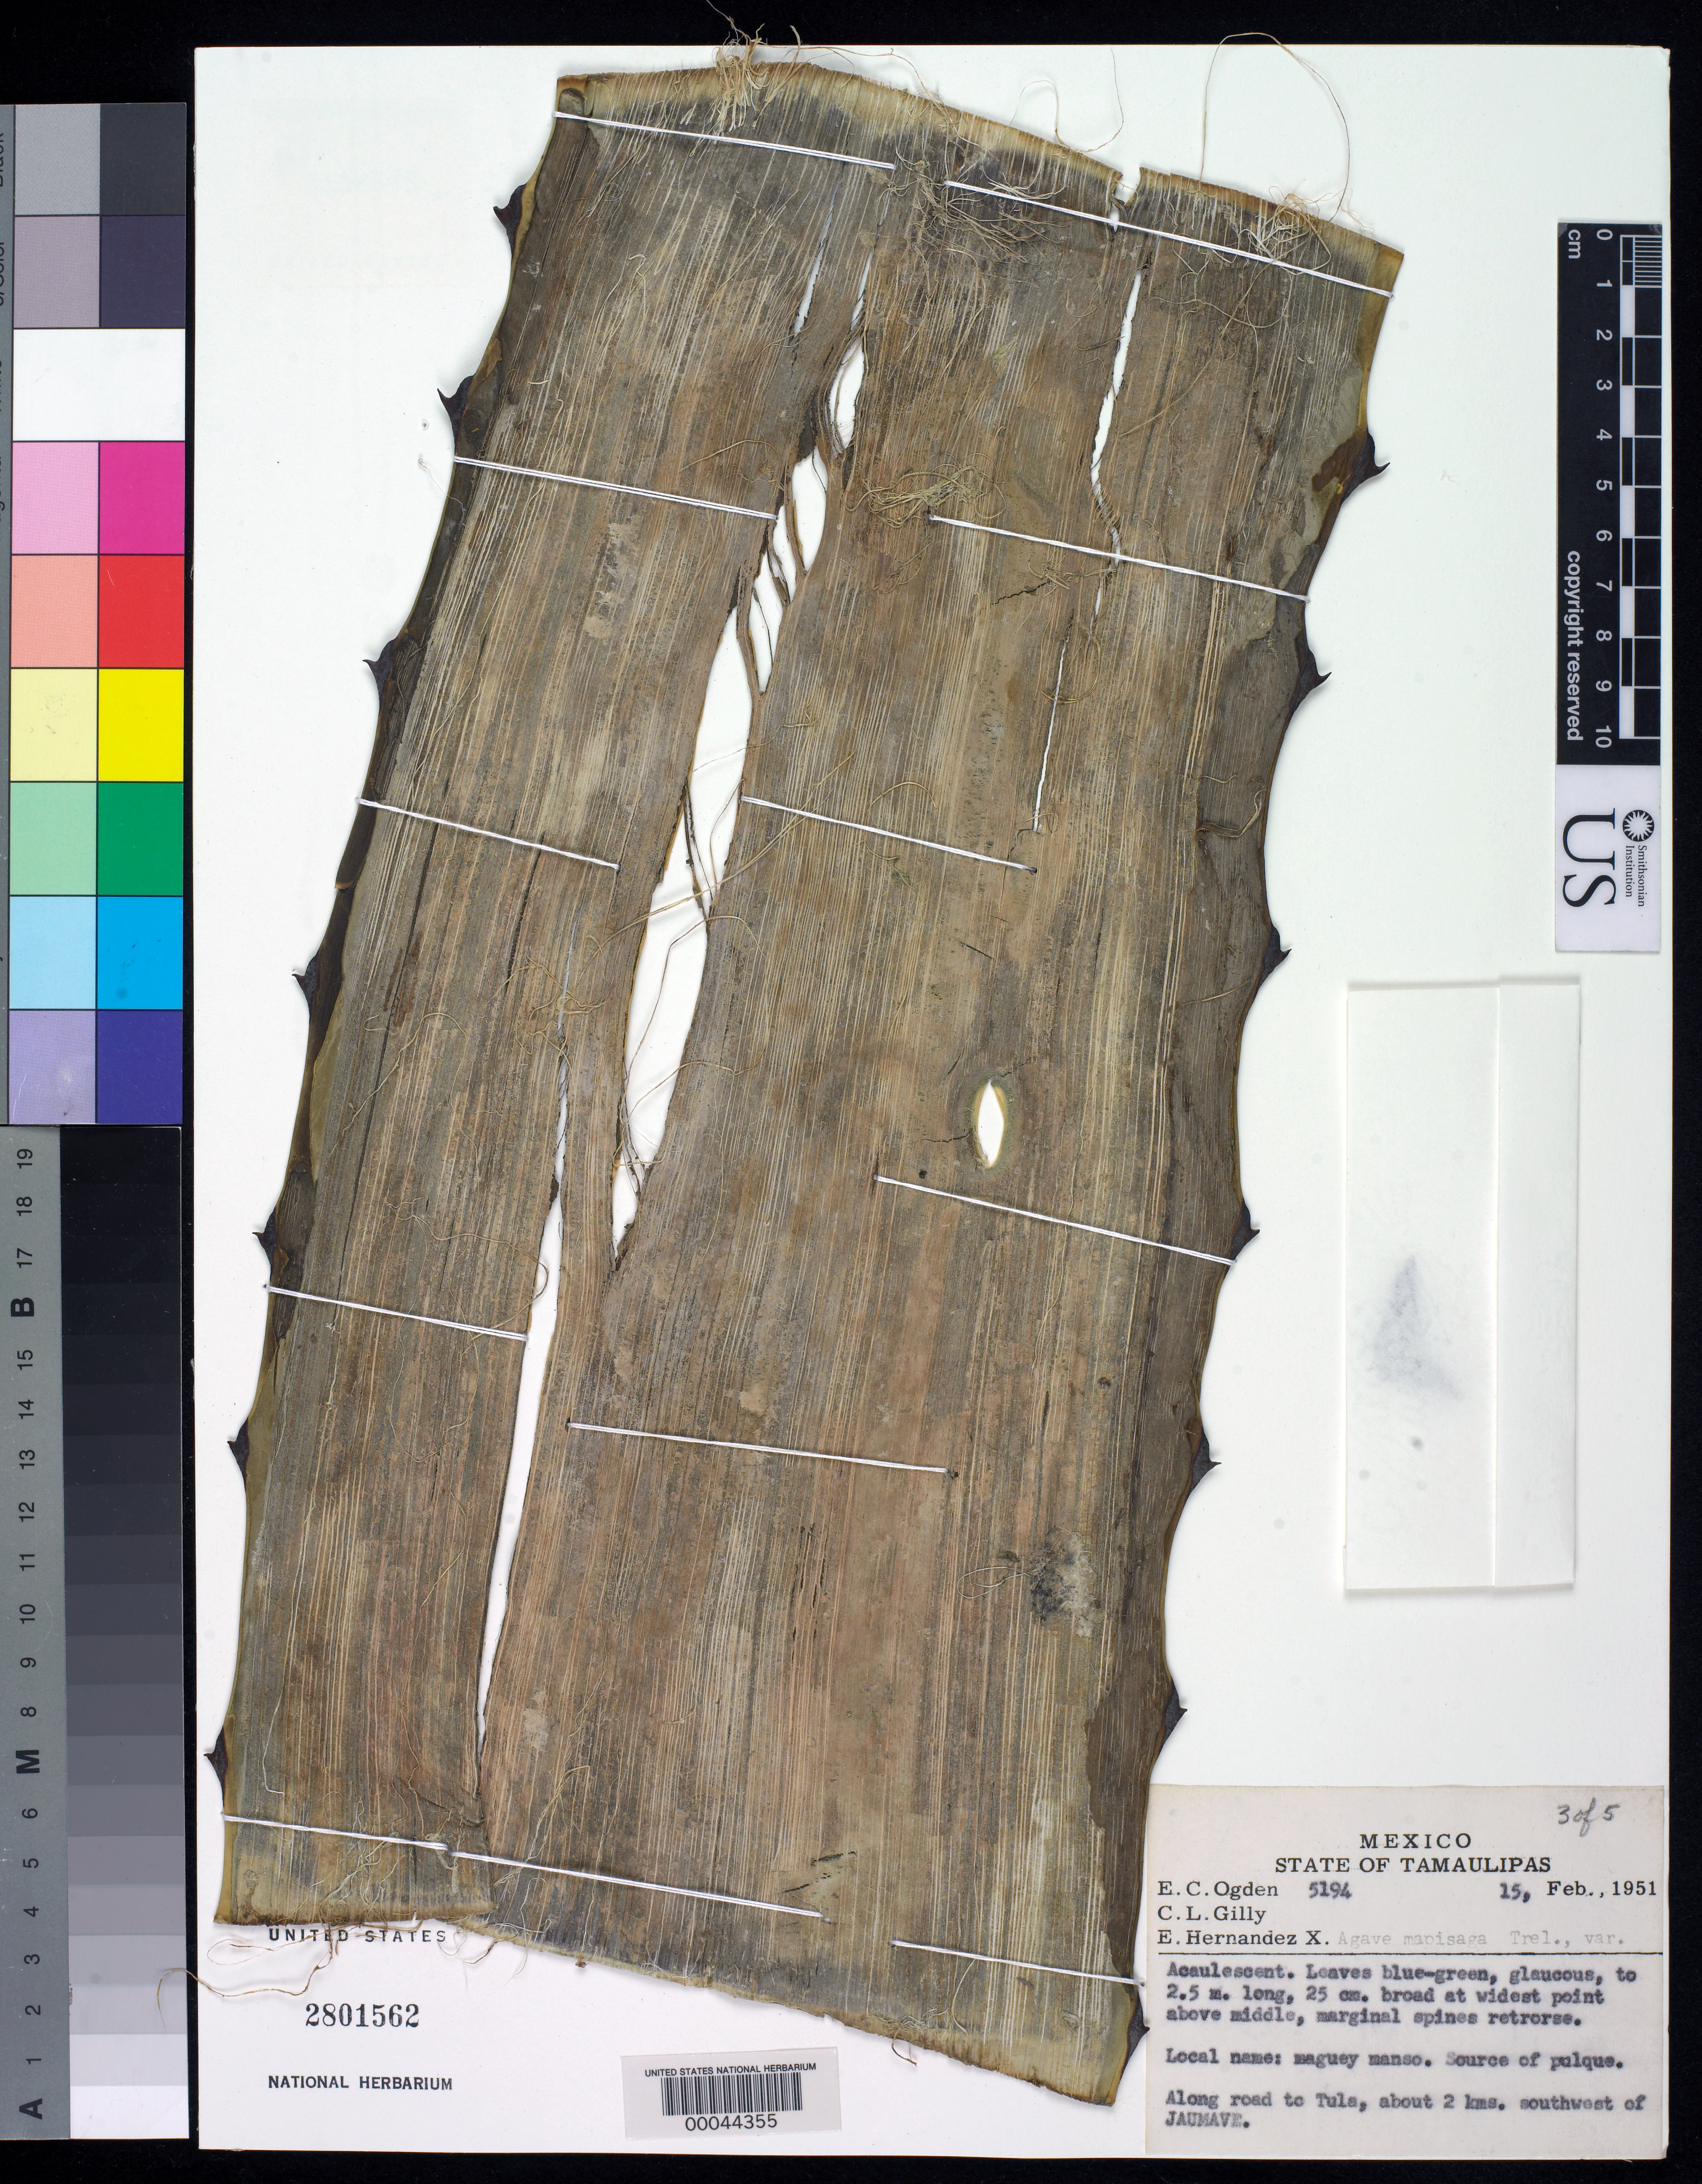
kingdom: Plantae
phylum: Tracheophyta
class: Liliopsida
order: Asparagales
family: Asparagaceae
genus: Agave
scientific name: Agave mapisaga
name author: Trel.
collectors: E. C. Ogden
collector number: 5194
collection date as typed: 15 Feb 1951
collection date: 1951-02-15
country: Mexico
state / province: Tamaulipas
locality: Along road to Tula, about 2 kms SW of Jaumave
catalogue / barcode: US 2801562